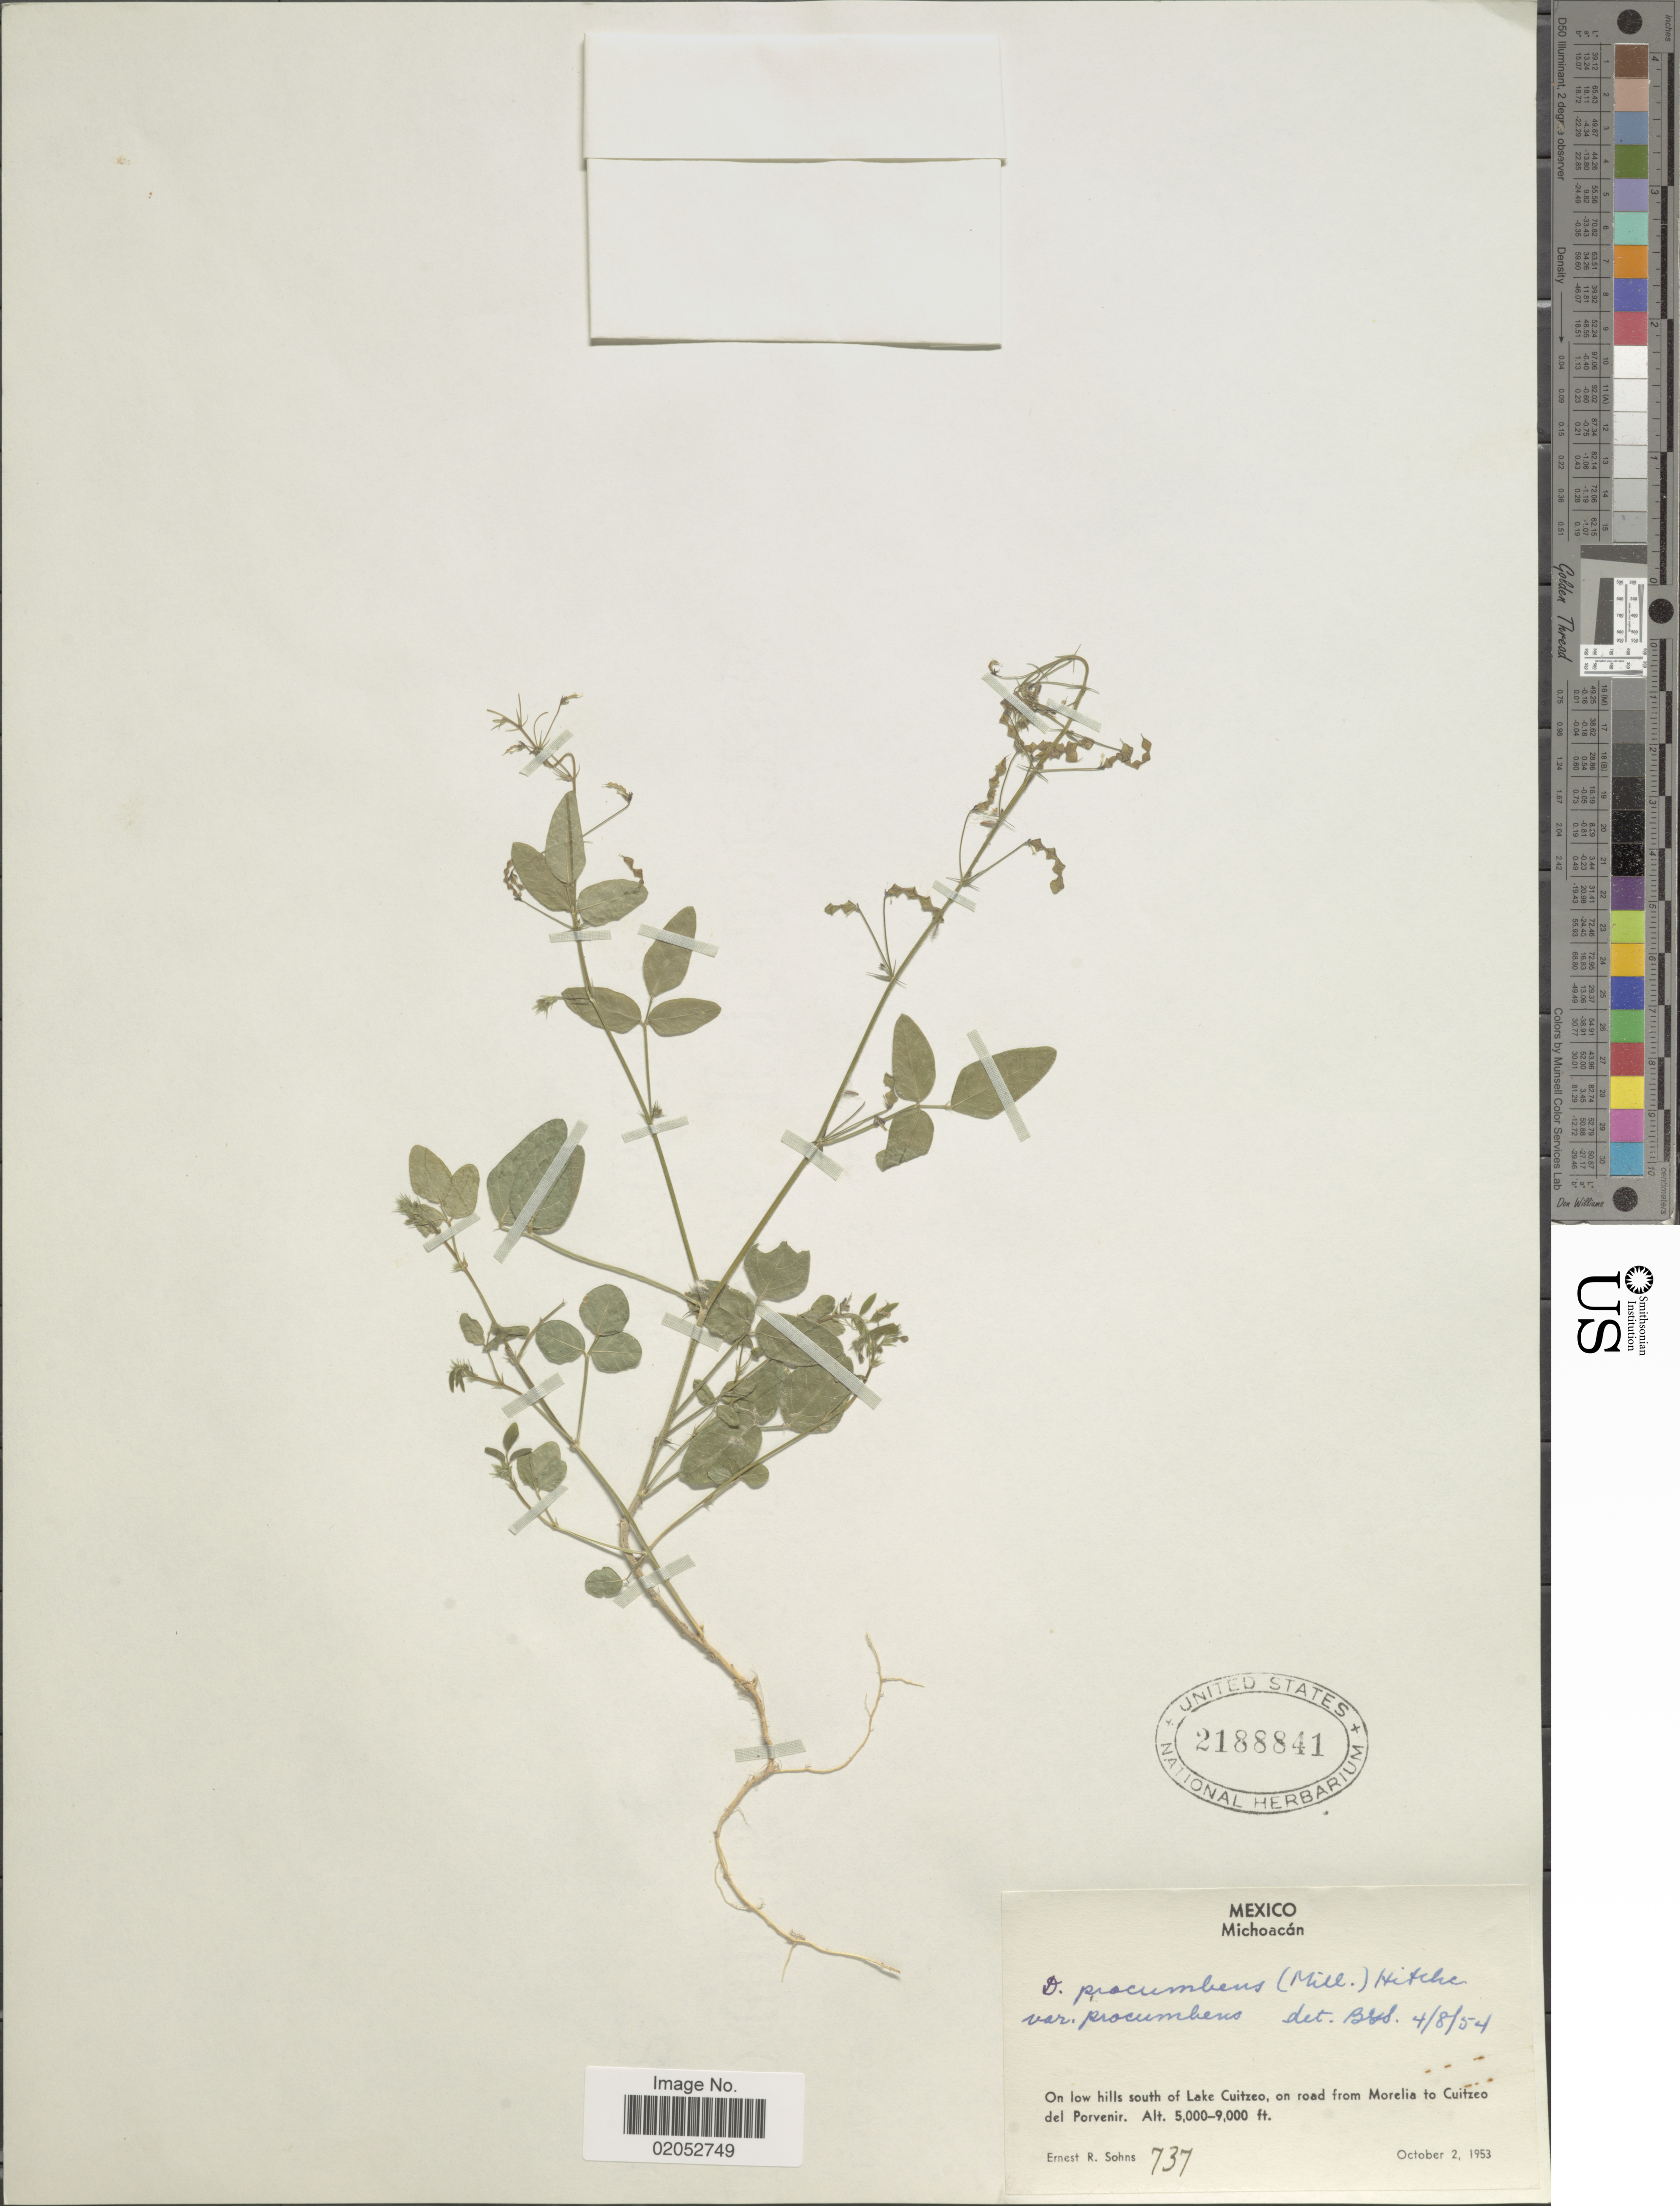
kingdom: Plantae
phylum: Tracheophyta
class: Magnoliopsida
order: Fabales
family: Fabaceae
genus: Desmodium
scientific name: Desmodium procumbens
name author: (Mill.) Hitchc.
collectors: E. R. Sohns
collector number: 737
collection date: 1953-10-02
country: Mexico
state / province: Michoacán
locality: On low hills south of Lake Cuitzeo, on road from Morelia to Cuitzeo del Porvenir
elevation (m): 1524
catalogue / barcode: US 2188841